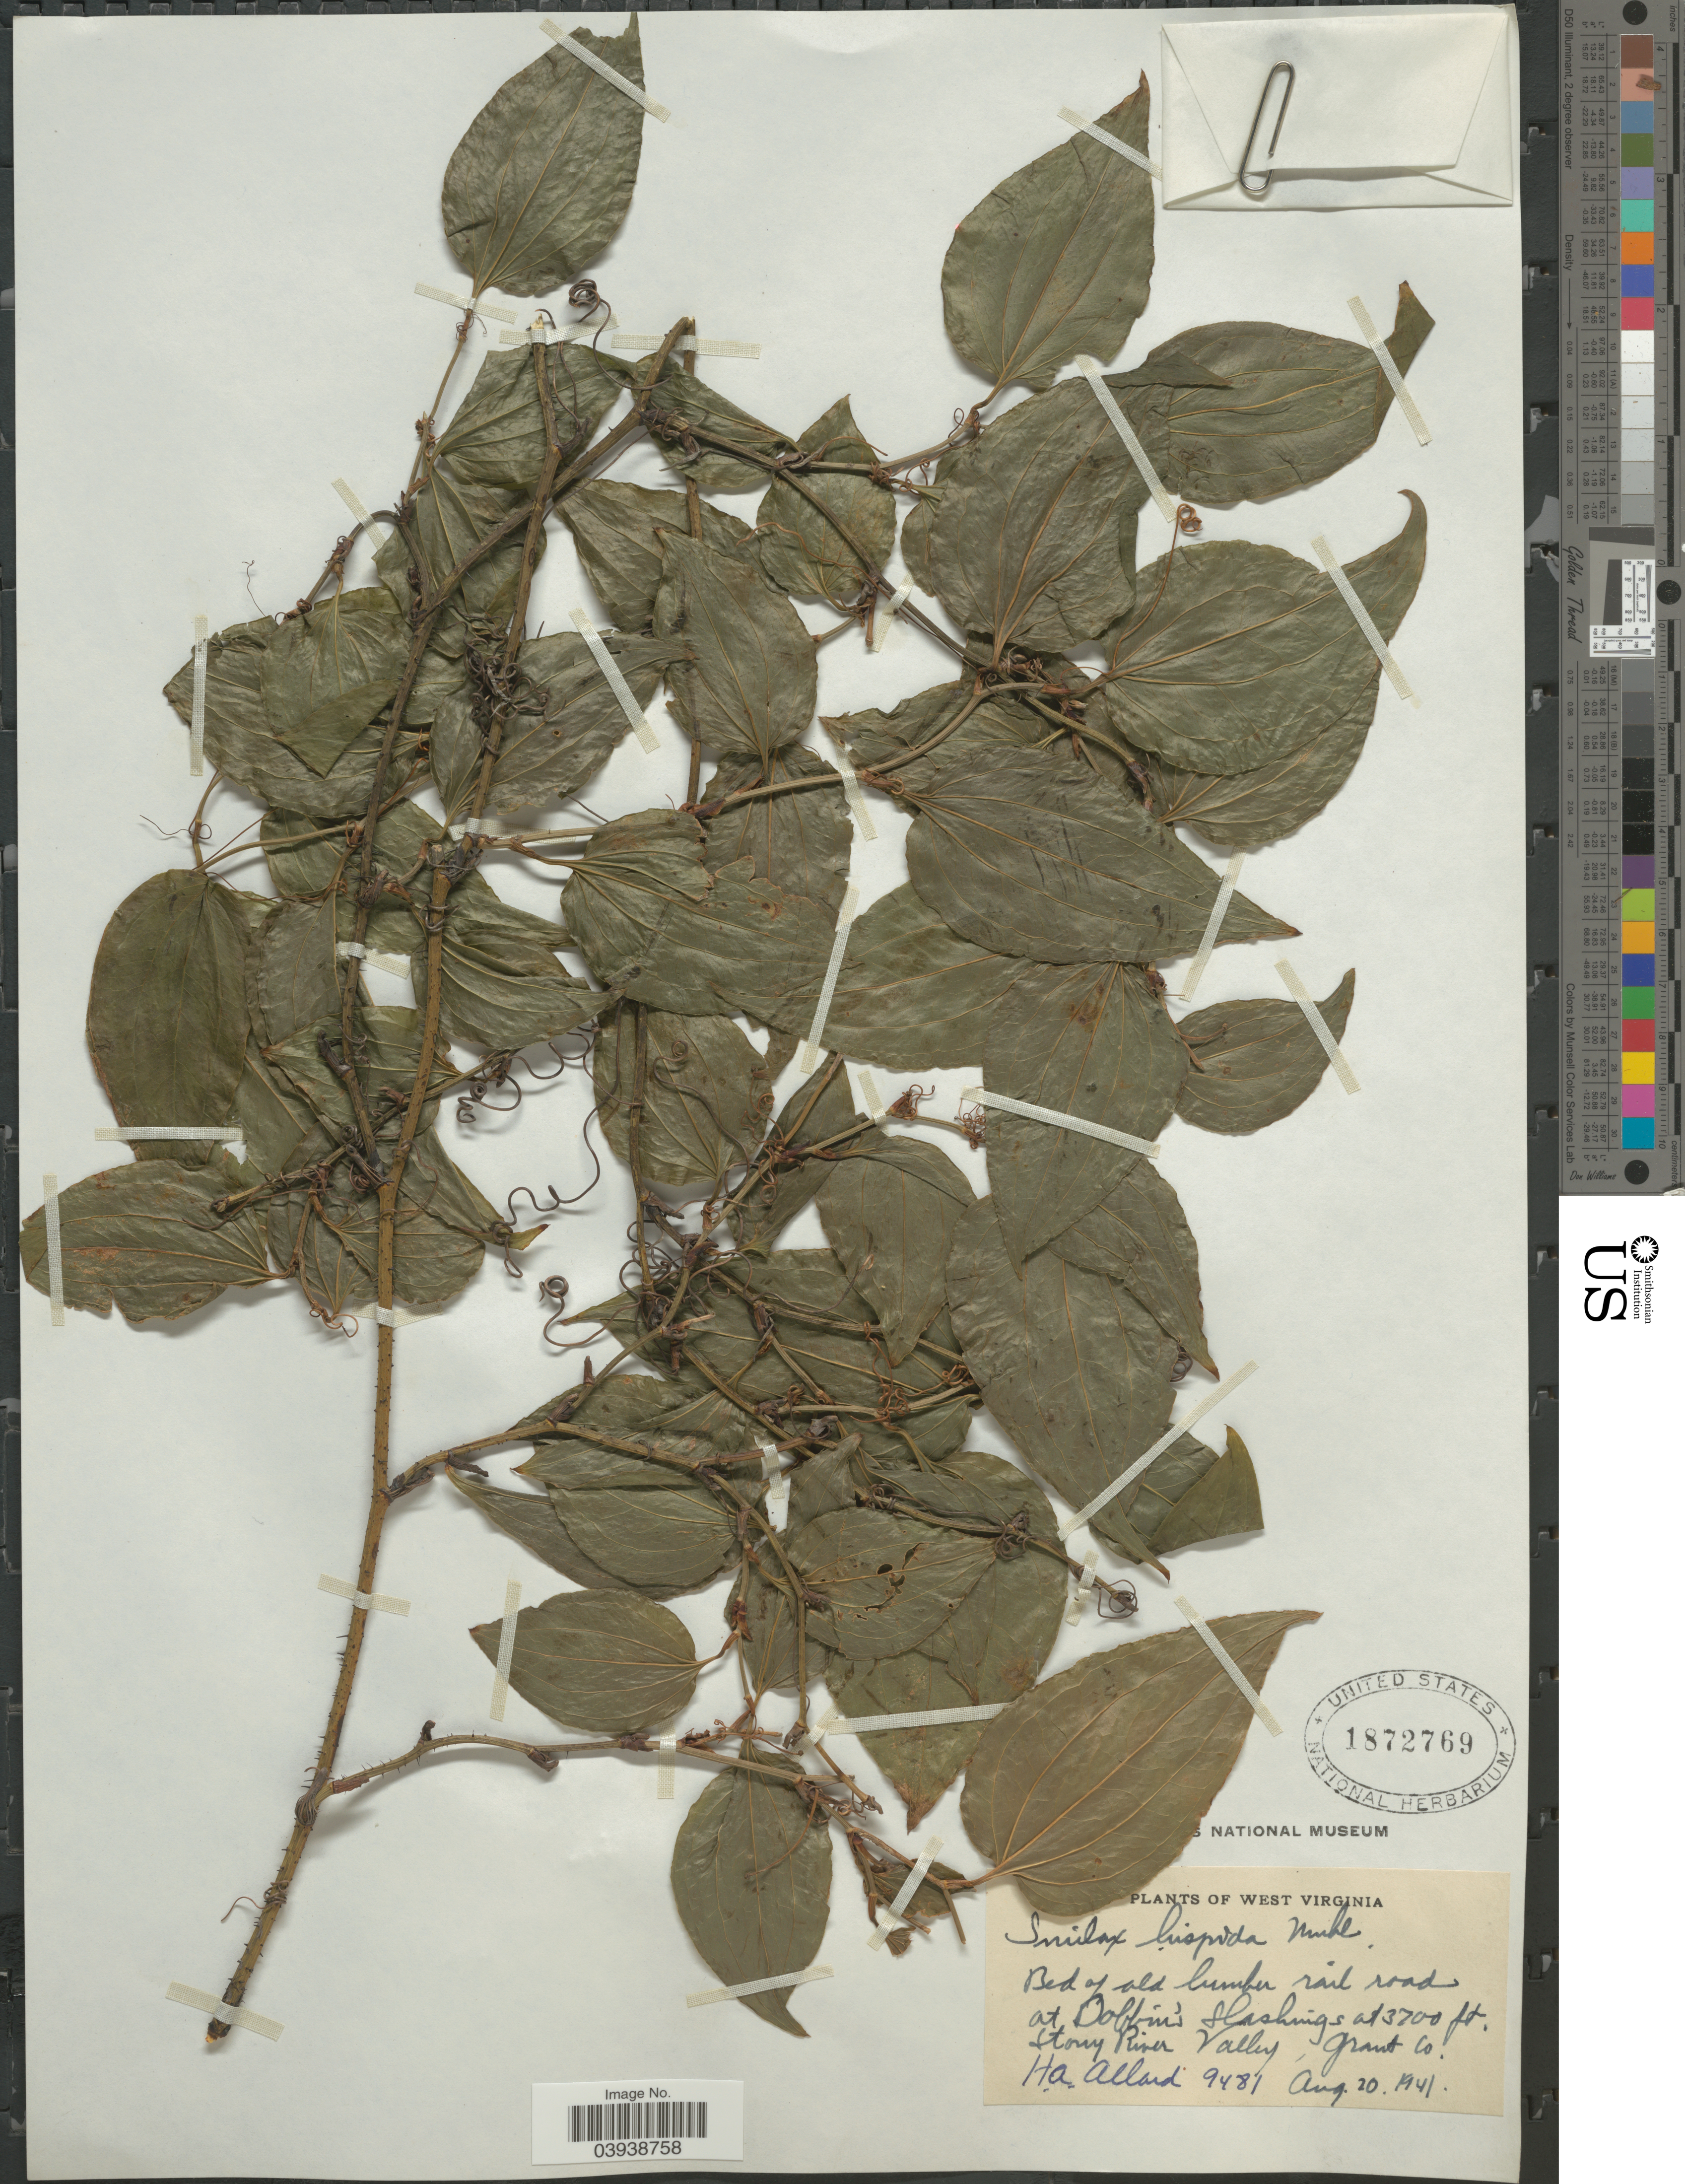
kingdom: Plantae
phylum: Tracheophyta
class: Liliopsida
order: Liliales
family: Smilacaceae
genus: Smilax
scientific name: Smilax hispida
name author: Raf.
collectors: H. A. Allard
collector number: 9481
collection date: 1941-08-20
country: United States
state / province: West Virginia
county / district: Grant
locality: Bed of old lumber rail road at Dobbin's Slashings. Stony River Valley, Grant Co.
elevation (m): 1128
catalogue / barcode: US 1872769